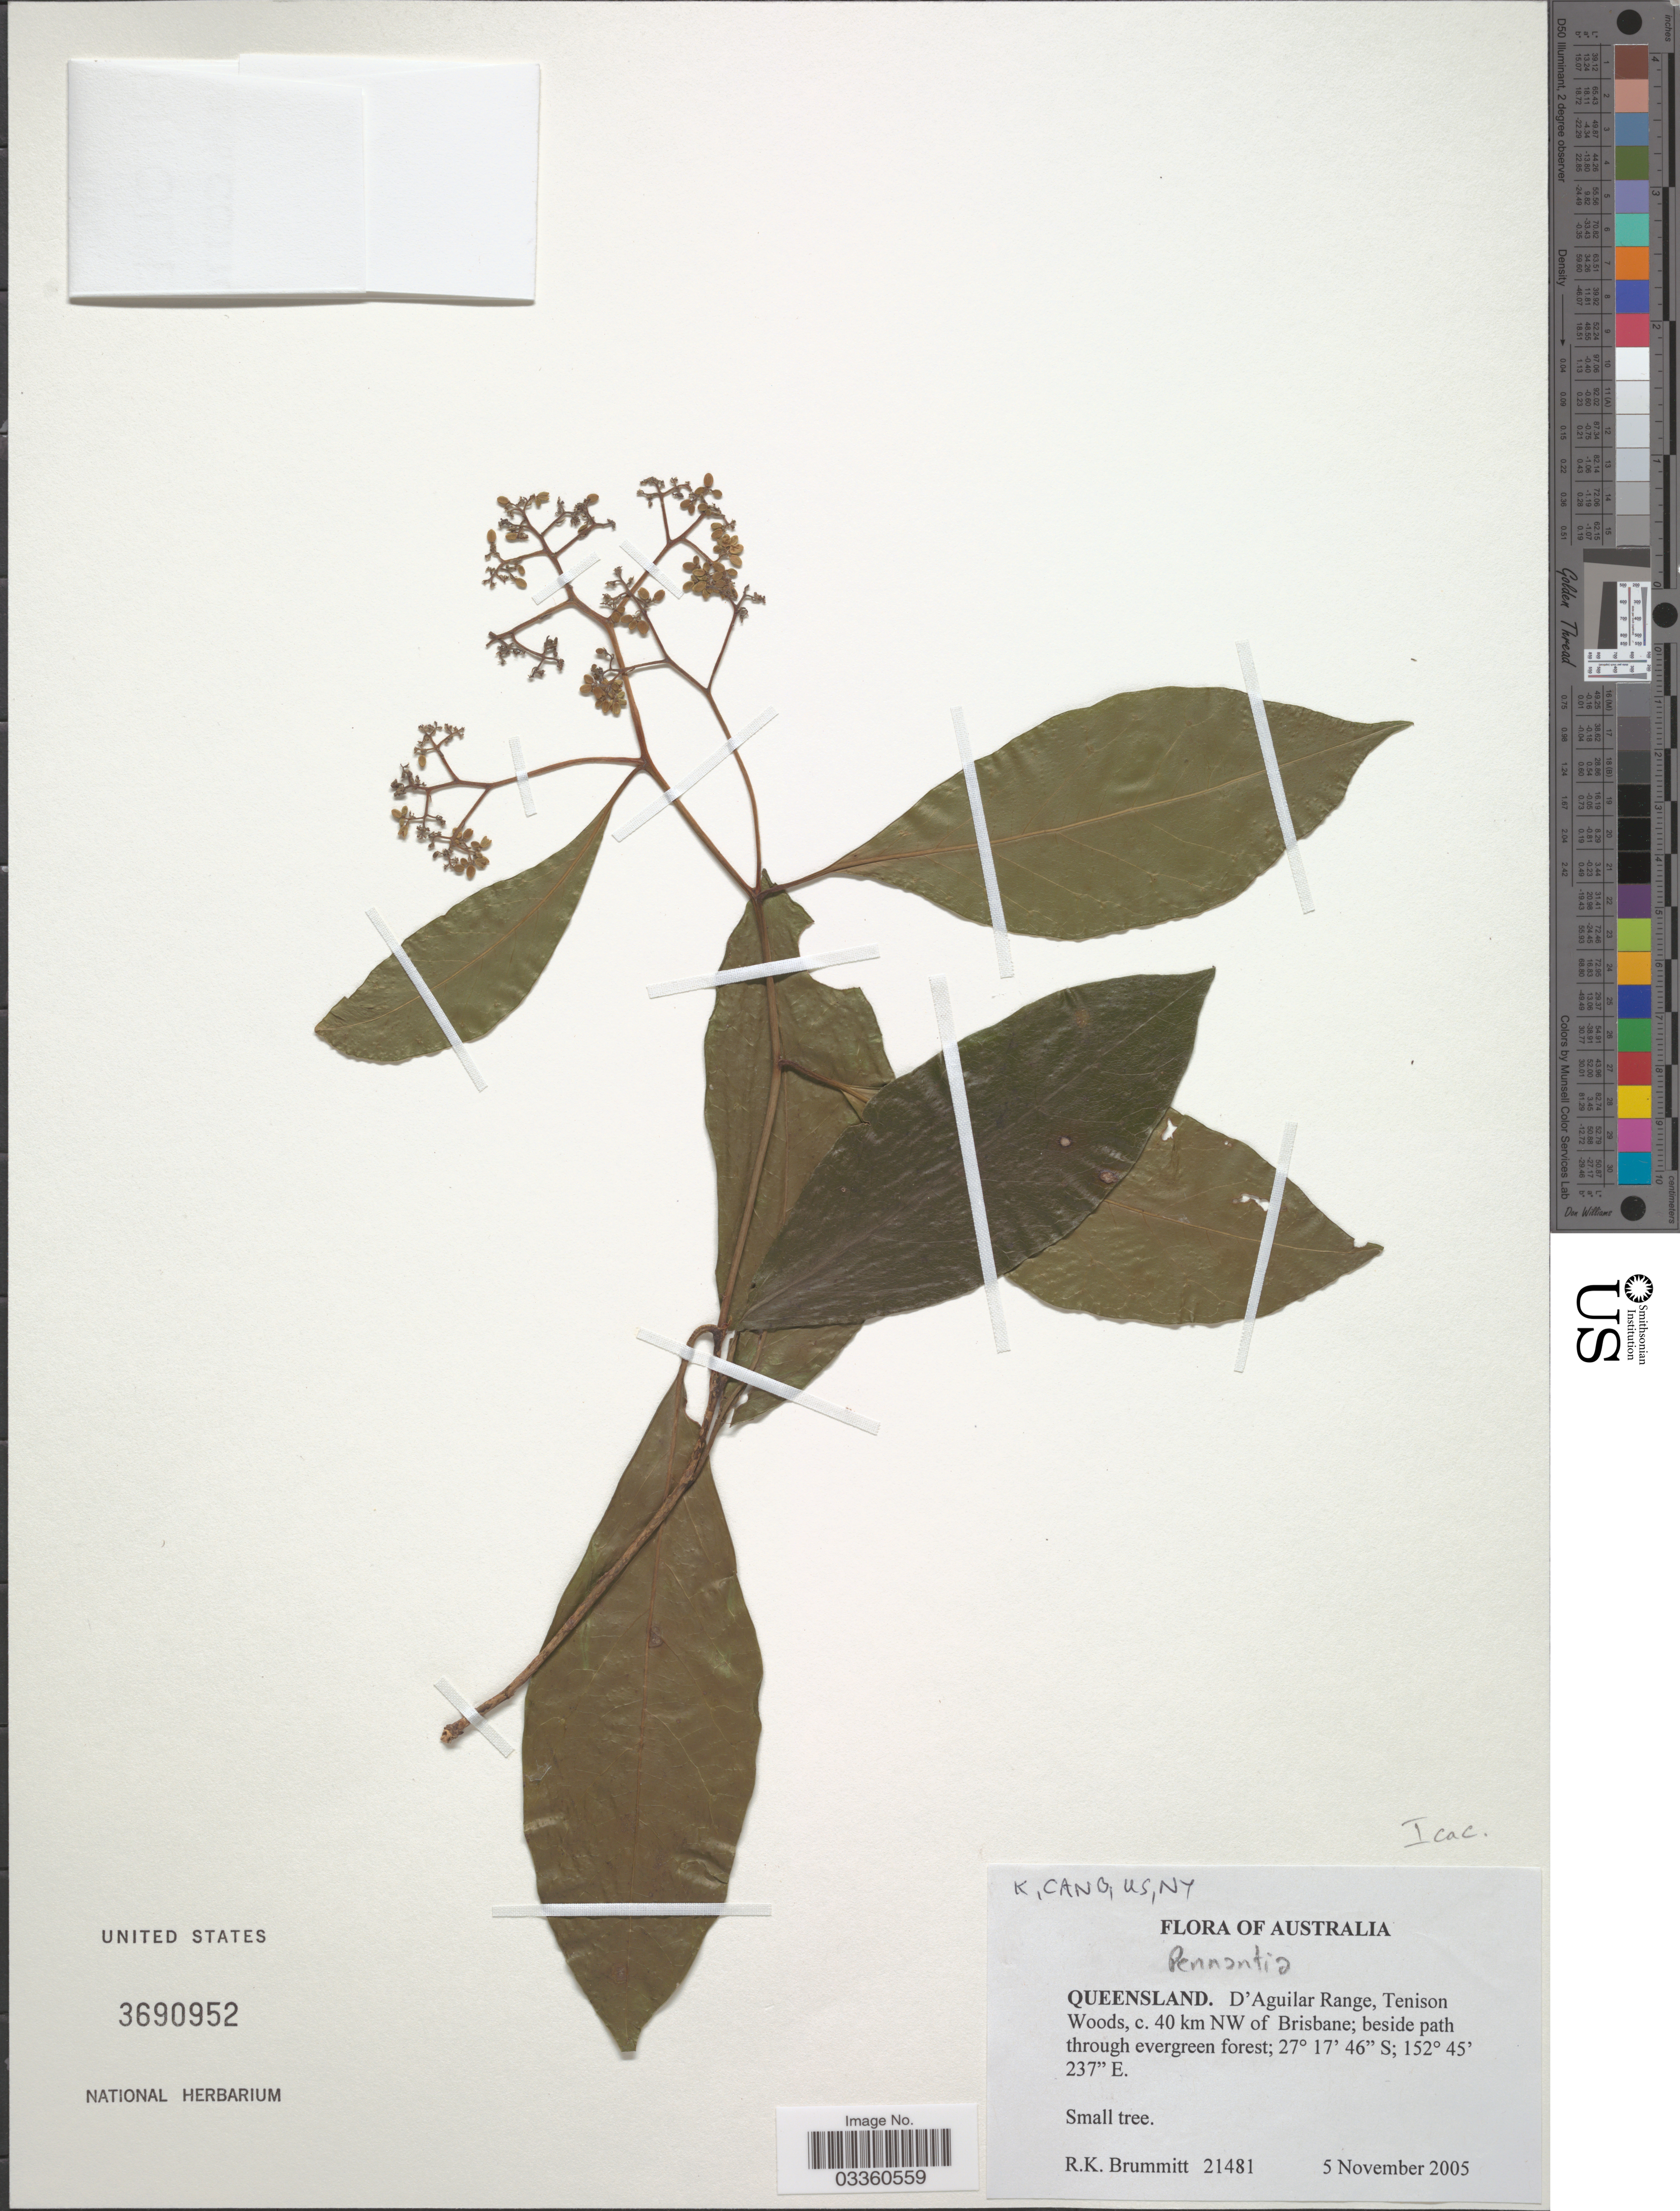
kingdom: Plantae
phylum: Tracheophyta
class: Magnoliopsida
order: Apiales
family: Pennantiaceae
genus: Pennantia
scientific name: Pennantia endlicheri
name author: Reissek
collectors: R. K. Brummitt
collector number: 21481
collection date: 2005-11-05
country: Australia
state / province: Queensland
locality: D'Aguilar Range, Tension Woods, c. 40 km NW of Brisbane.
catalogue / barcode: US 3690952